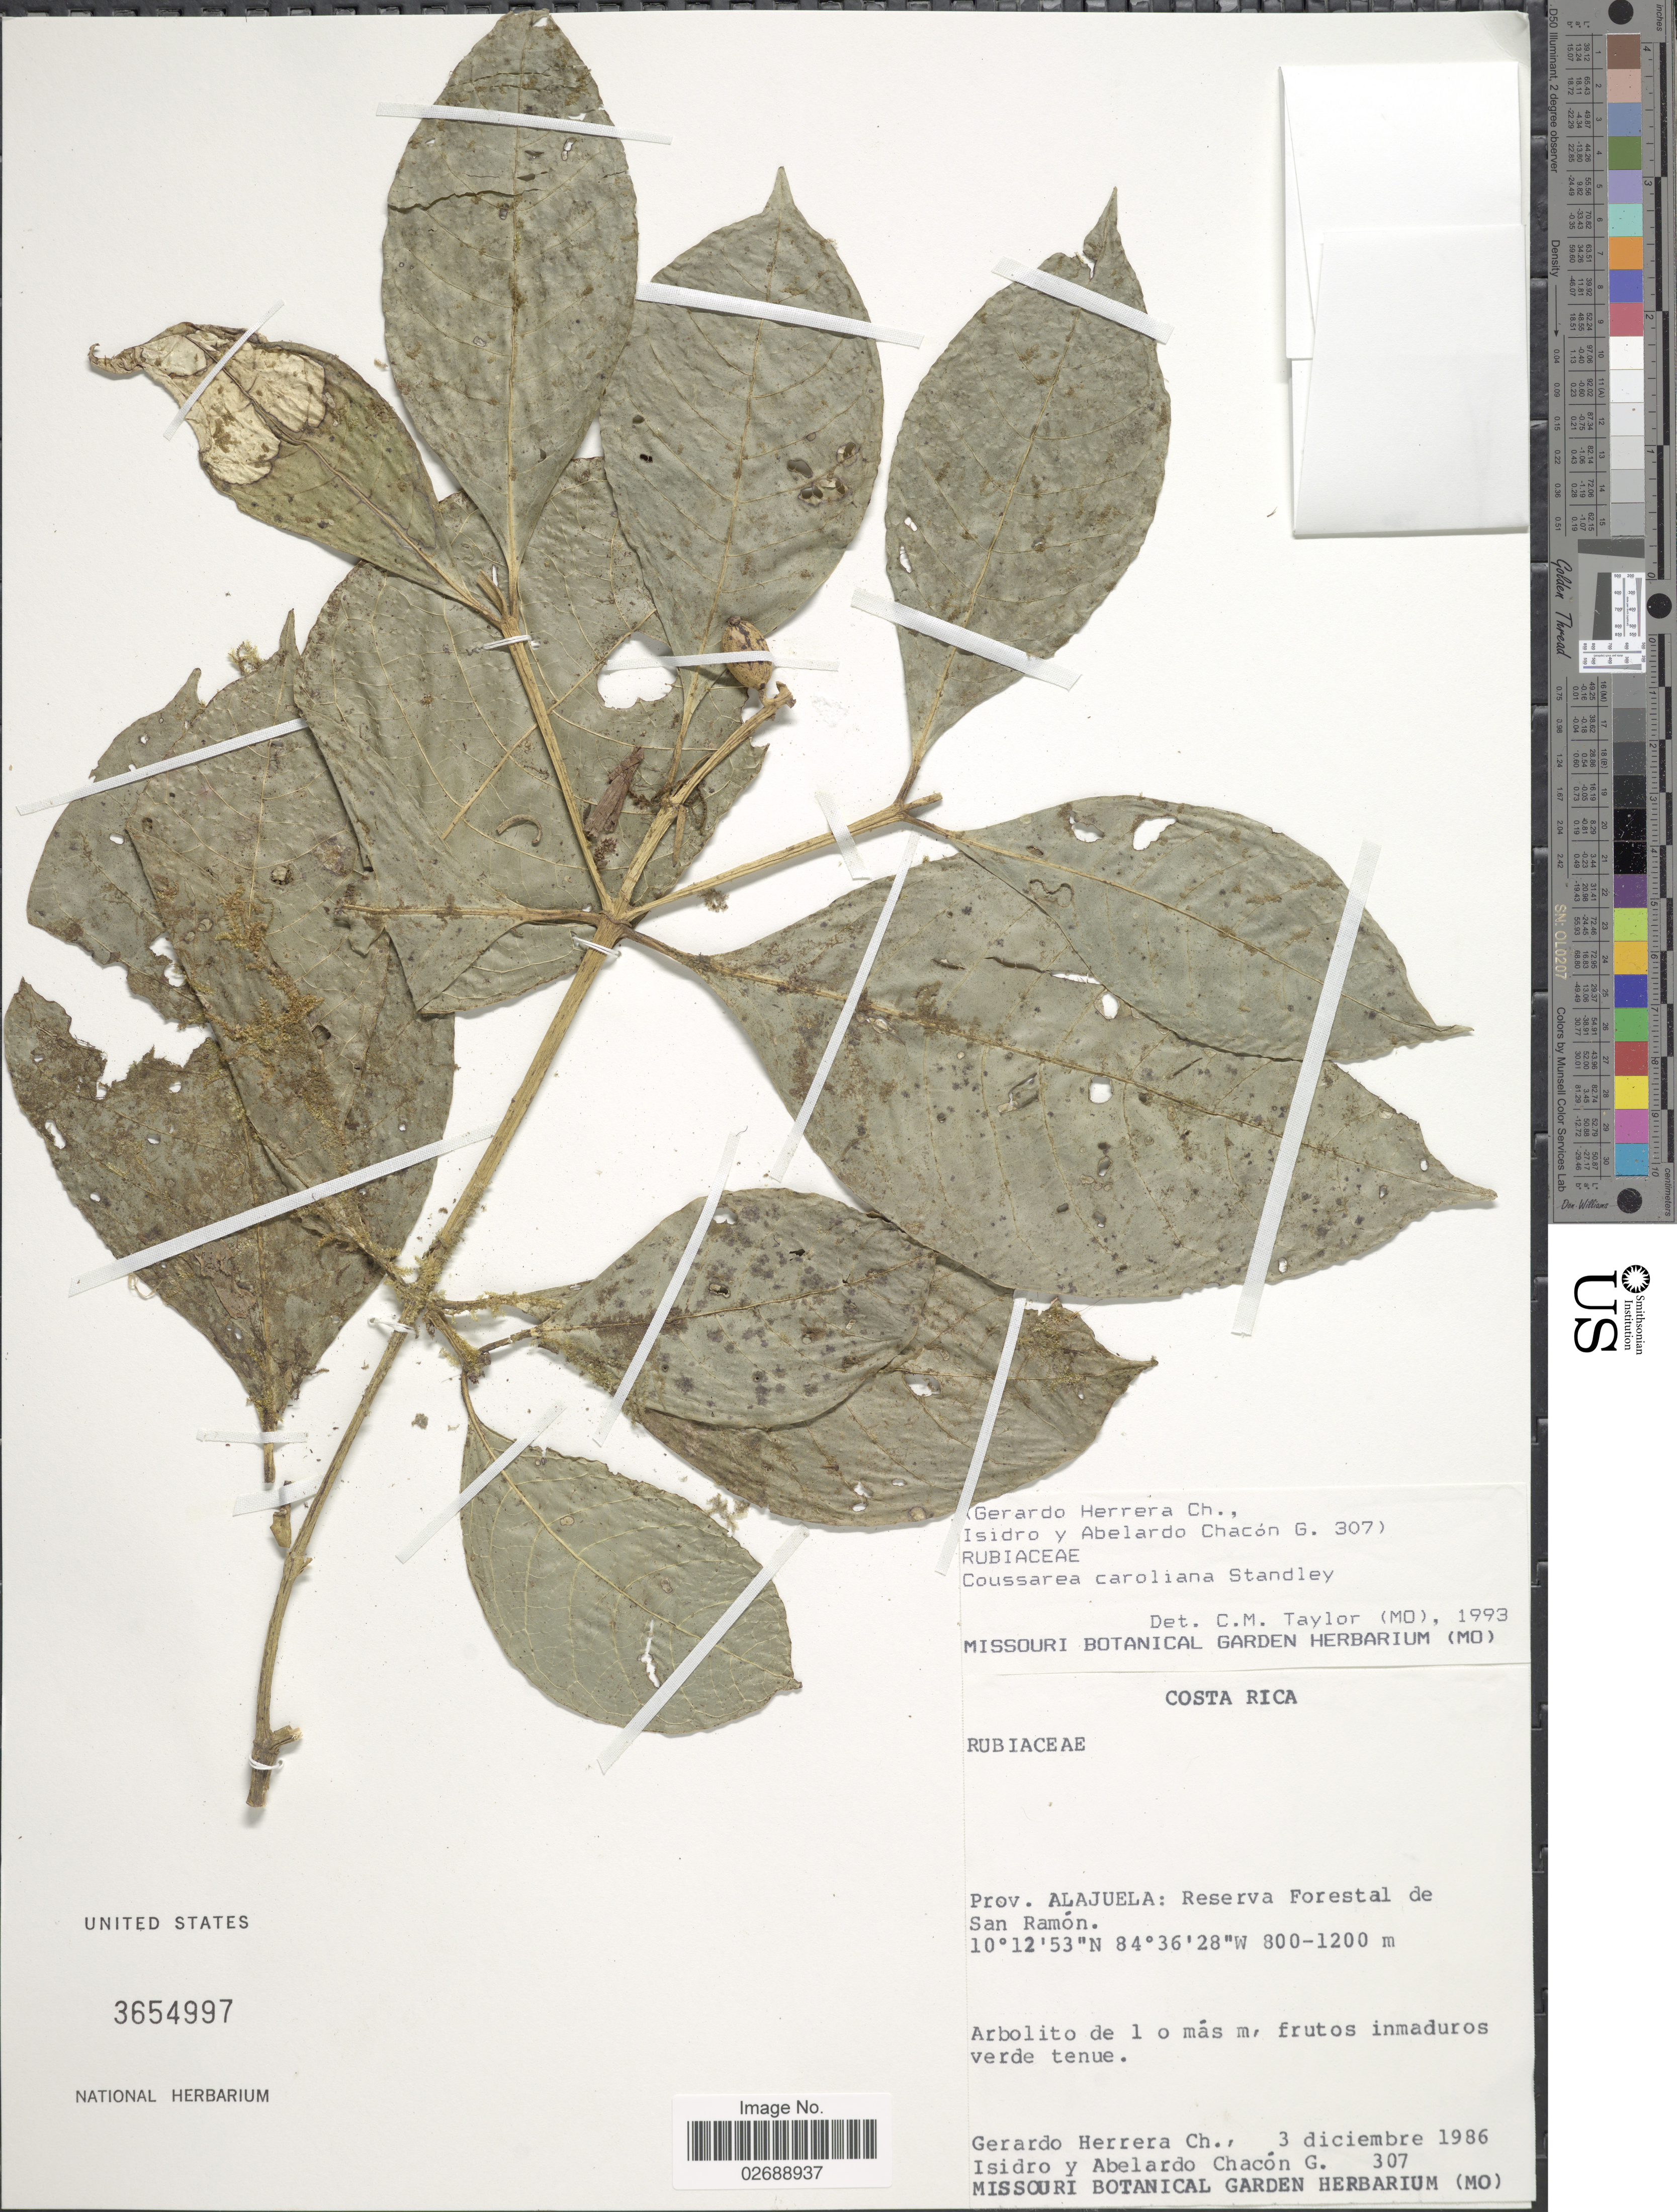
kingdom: Plantae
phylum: Tracheophyta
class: Magnoliopsida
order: Gentianales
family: Rubiaceae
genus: Coussarea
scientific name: Coussarea caroliana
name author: Standl.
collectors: G. Herrera Ch., I. Chacón G. & A. Chacón G.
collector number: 307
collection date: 1986-12-03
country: Costa Rica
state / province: Alajuela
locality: Reserva Forestal de San Ramon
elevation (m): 800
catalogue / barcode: US 3654997